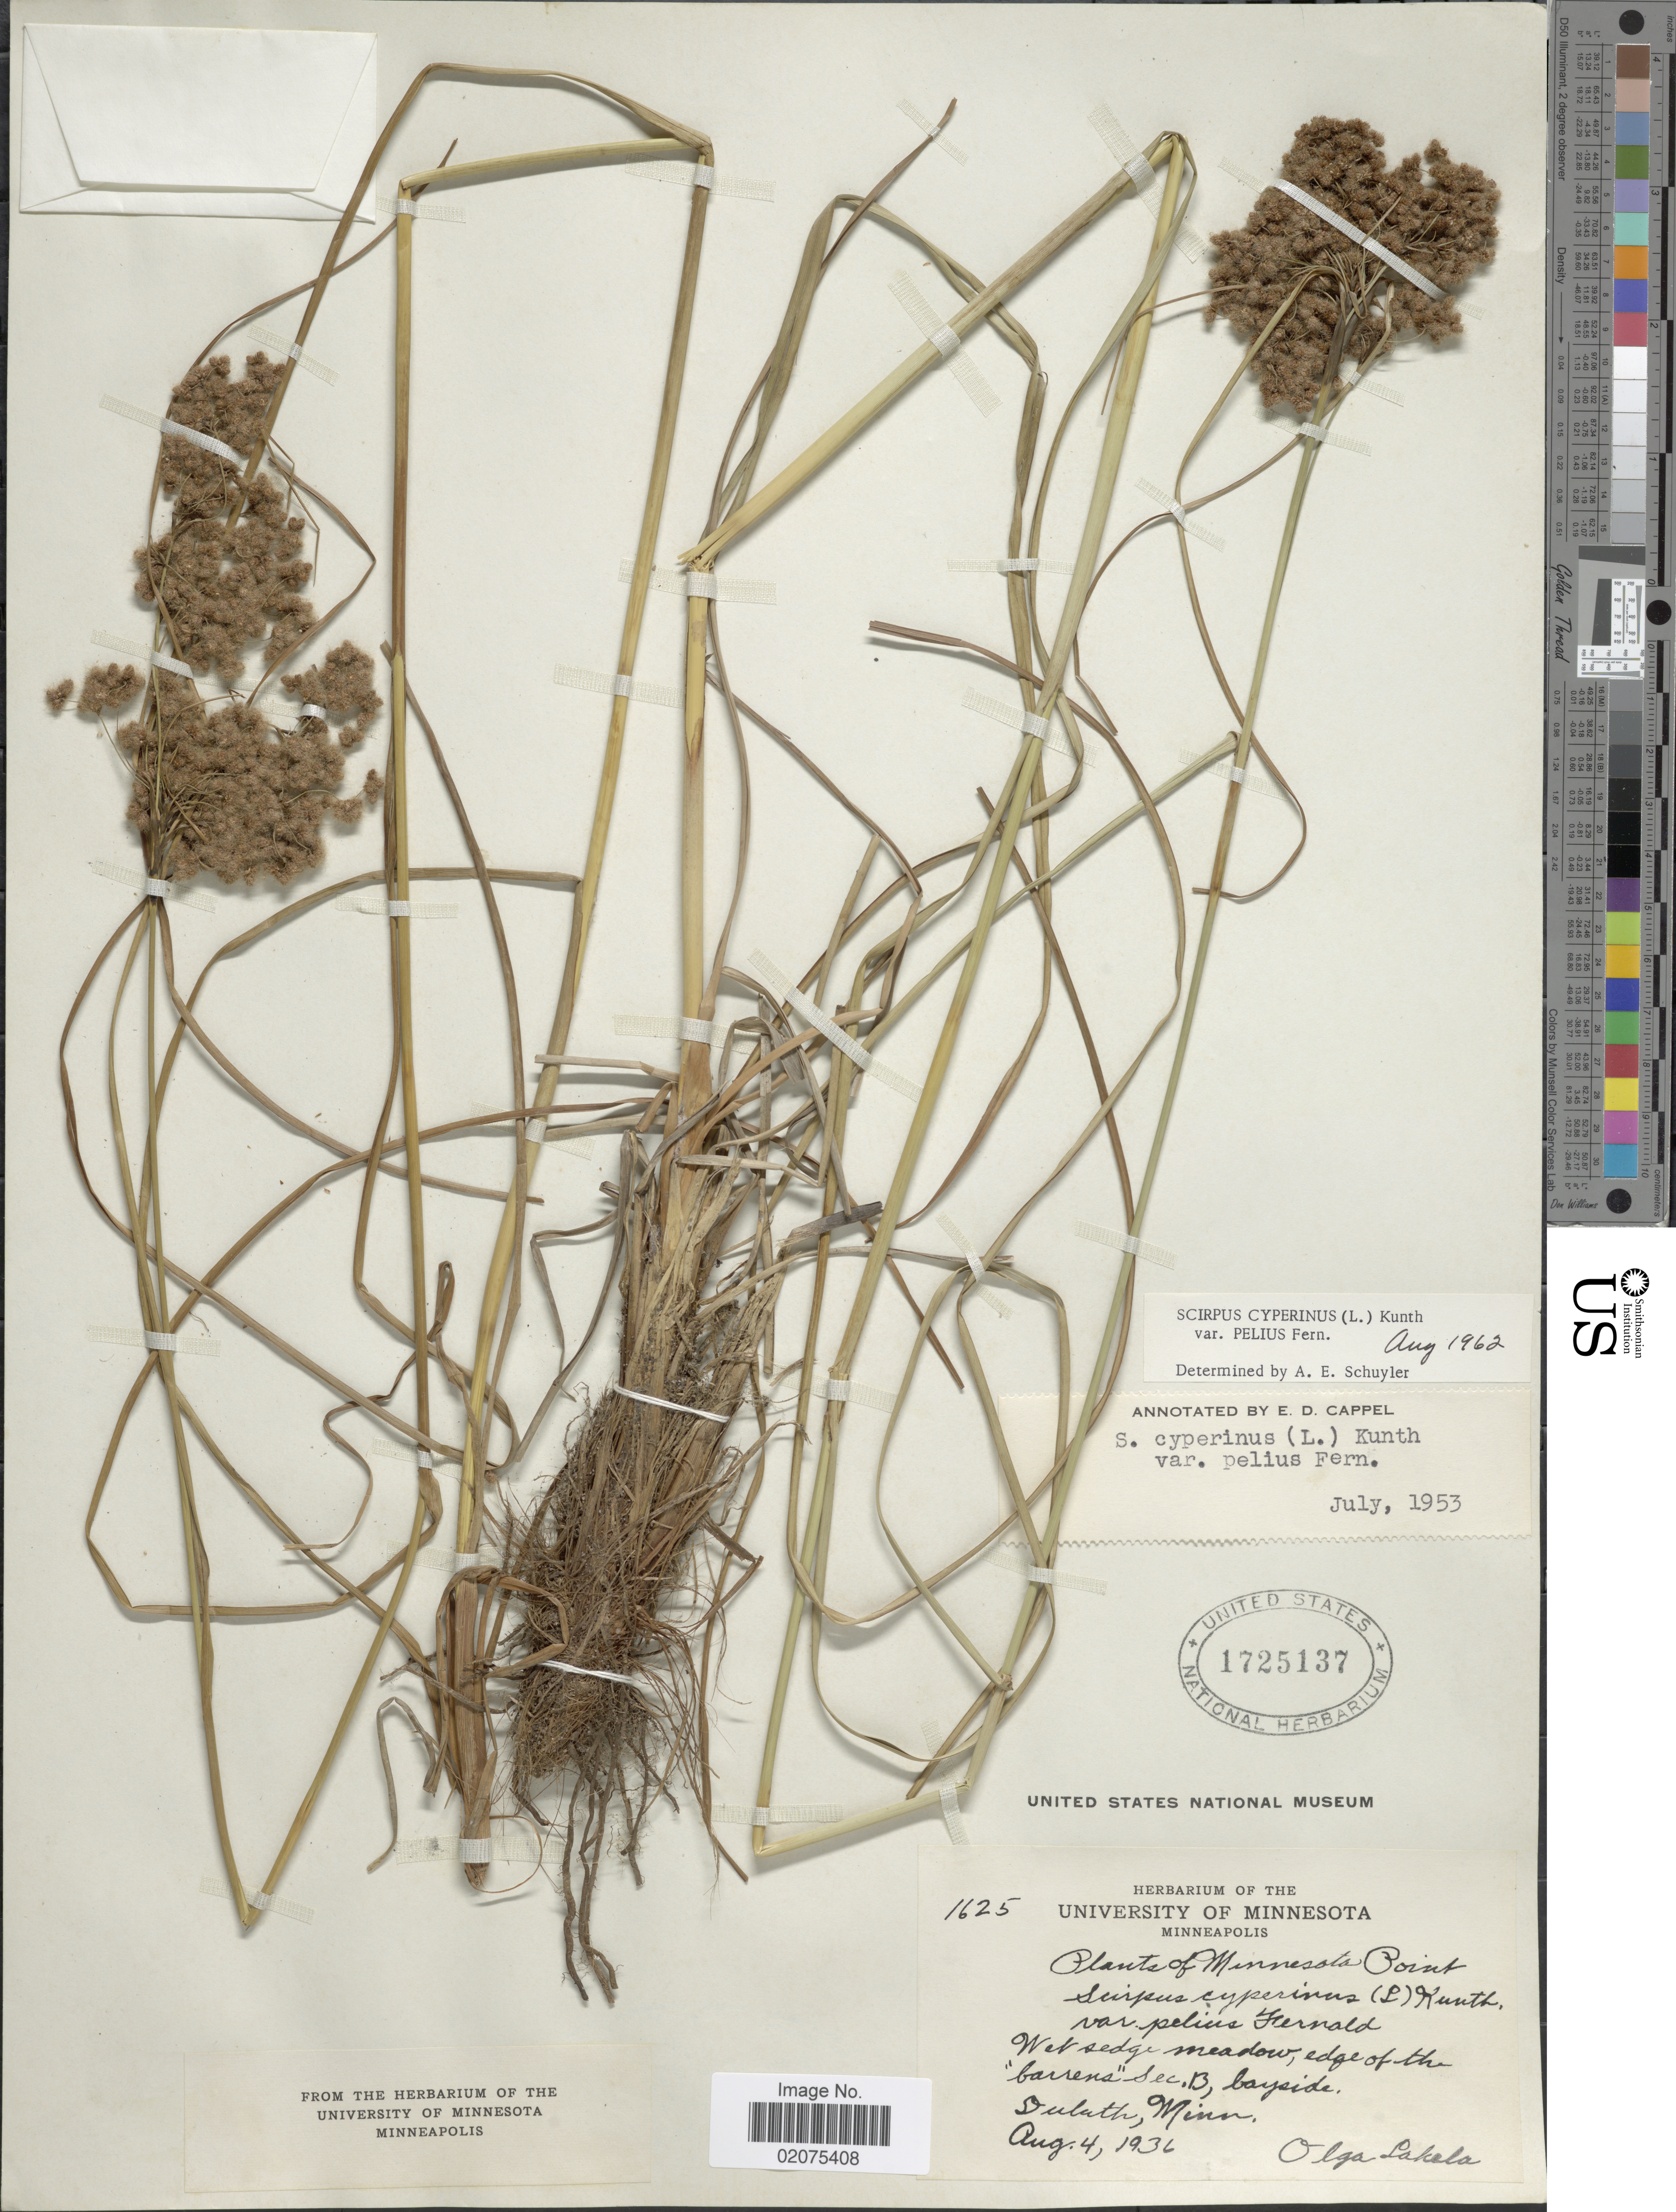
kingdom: Plantae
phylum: Tracheophyta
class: Liliopsida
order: Poales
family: Cyperaceae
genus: Scirpus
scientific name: Scirpus cyperinus var. pelius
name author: Fernald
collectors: O. K. Lakela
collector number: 1625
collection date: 1936-08-04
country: United States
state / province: Minnesota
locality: Wet sedge meadow, edge of the barrens. Sec. B. bayside. Duluth, Minn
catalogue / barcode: US 1725137